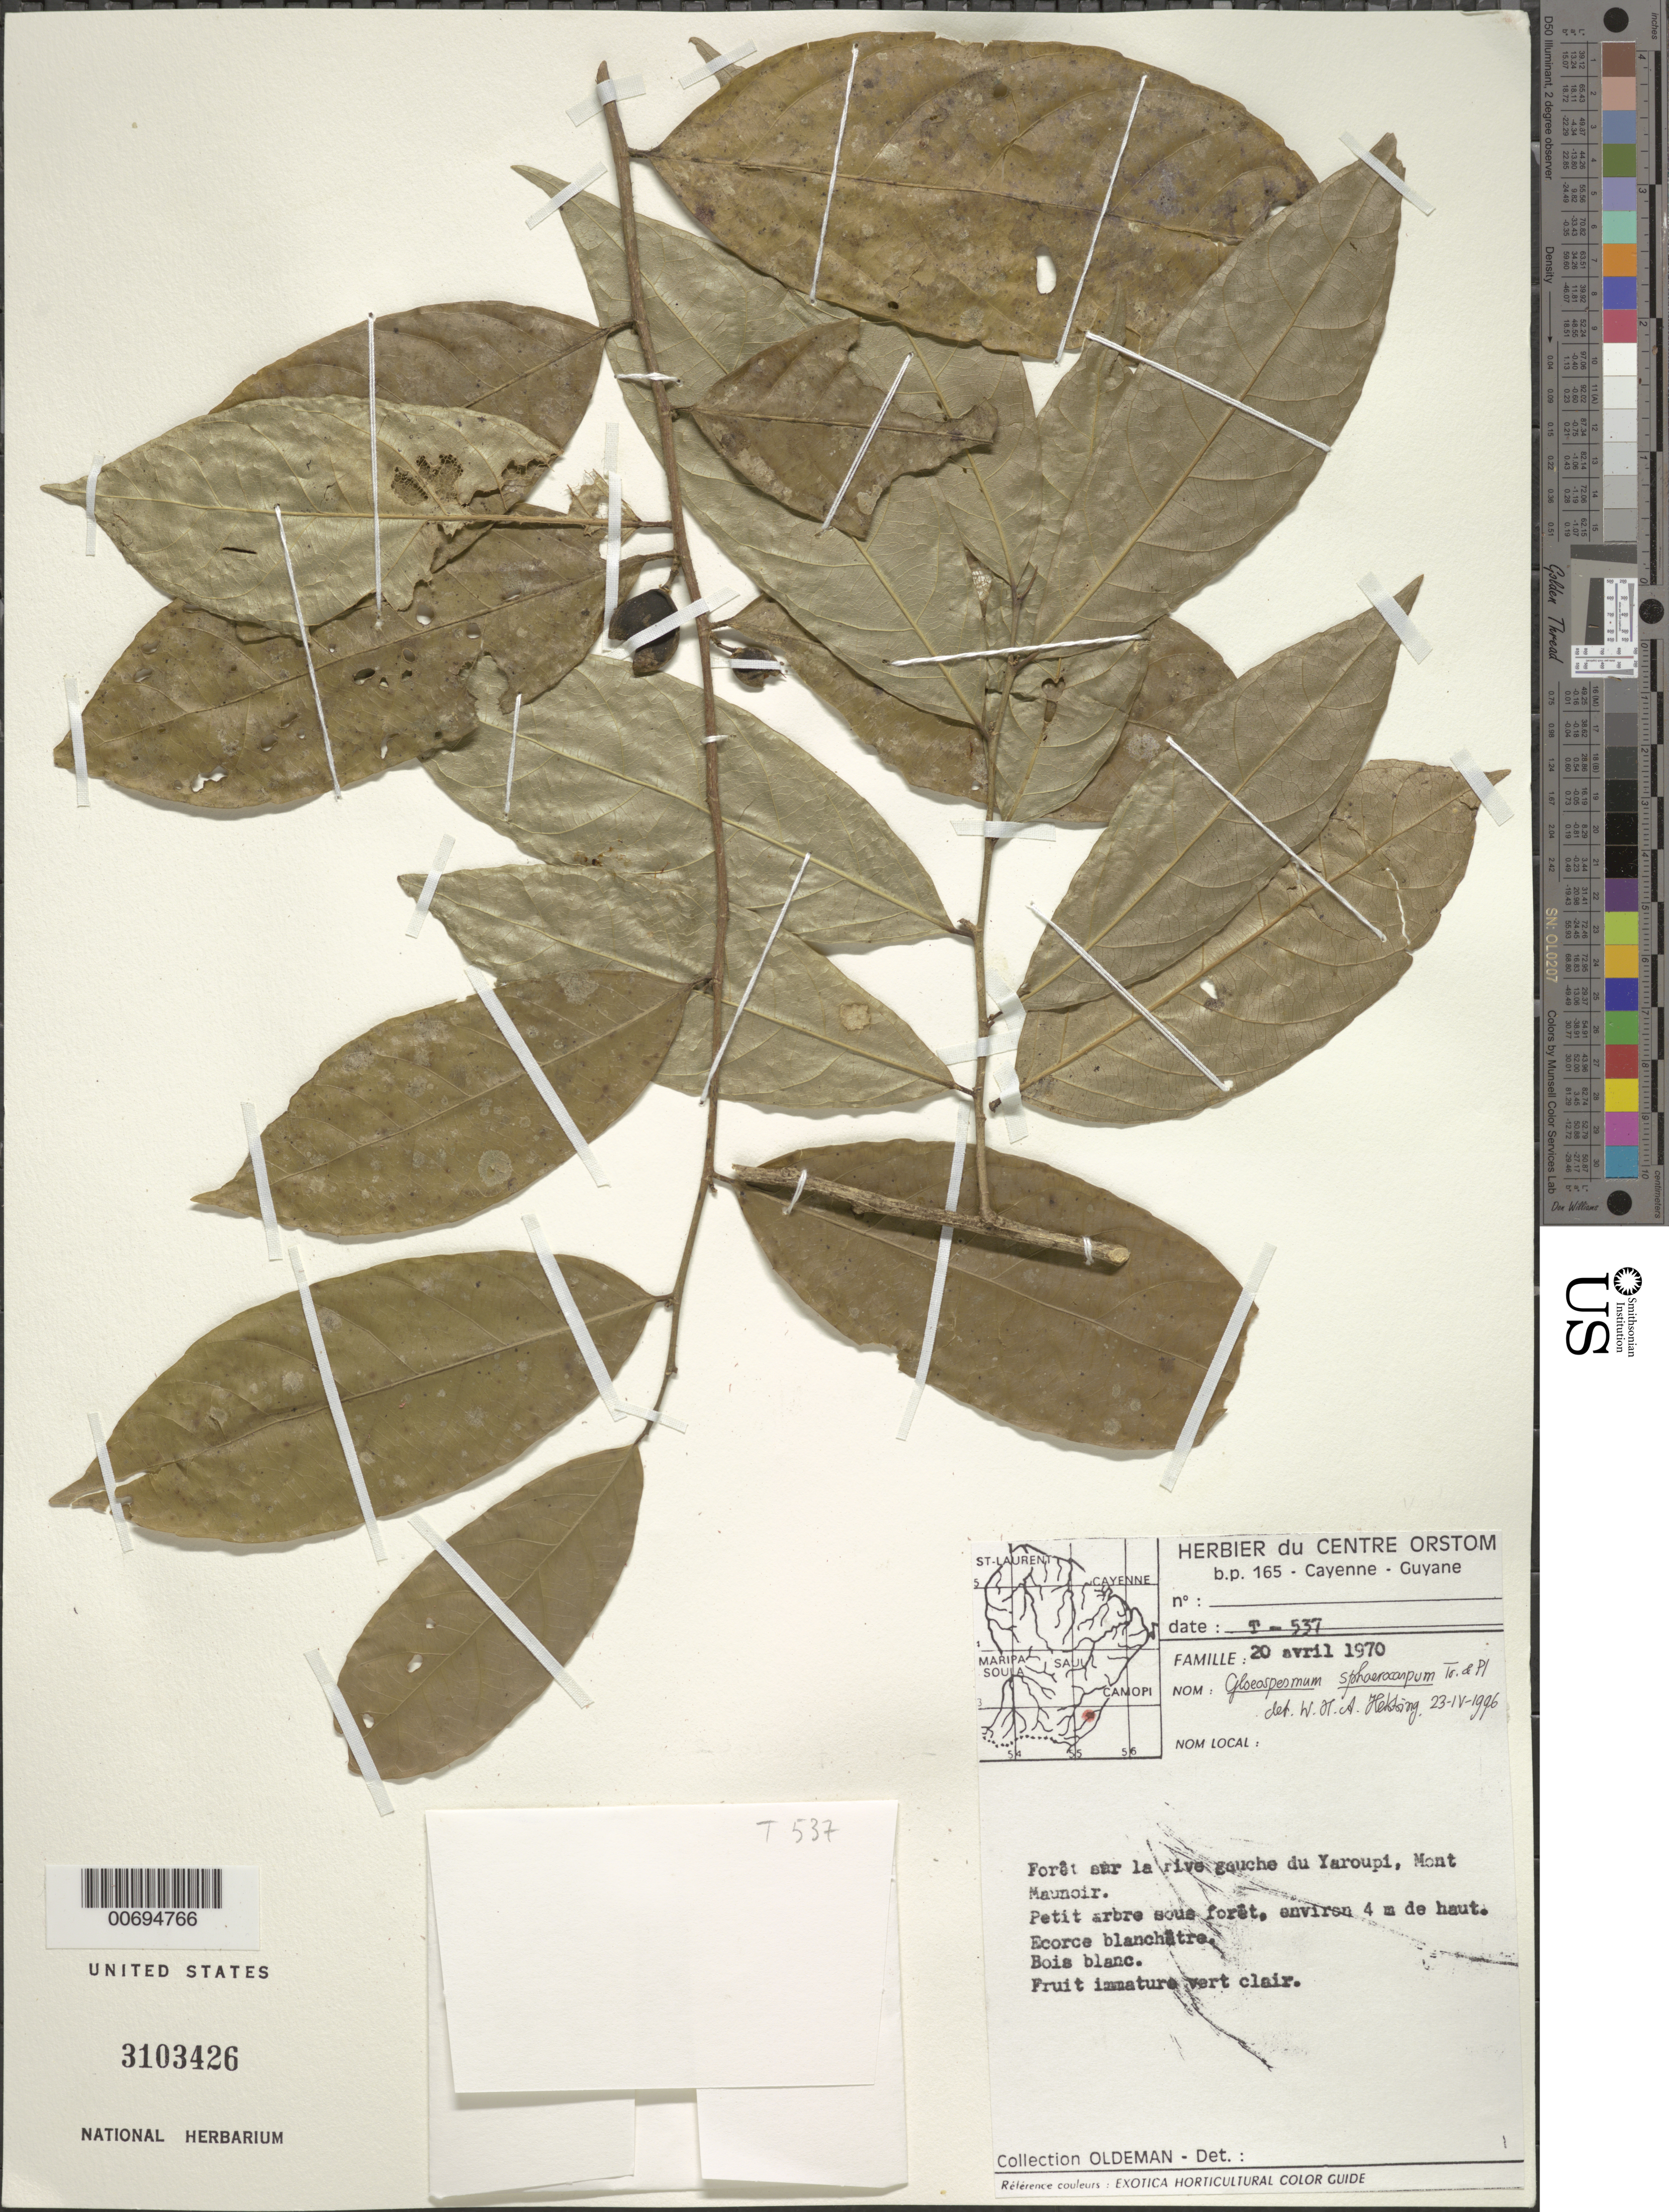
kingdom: Plantae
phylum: Tracheophyta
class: Magnoliopsida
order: Malpighiales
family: Violaceae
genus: Gloeospermum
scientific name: Gloeospermum sphaerocarpum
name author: Triana & Planch.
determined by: Hekking, W. H. A.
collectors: R. Oldeman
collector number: T 537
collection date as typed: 20-Apr-70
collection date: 1970-04-20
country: French Guiana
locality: Yaroupi, Mt. Maunoir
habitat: Forest along riverbank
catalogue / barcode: US 3103426